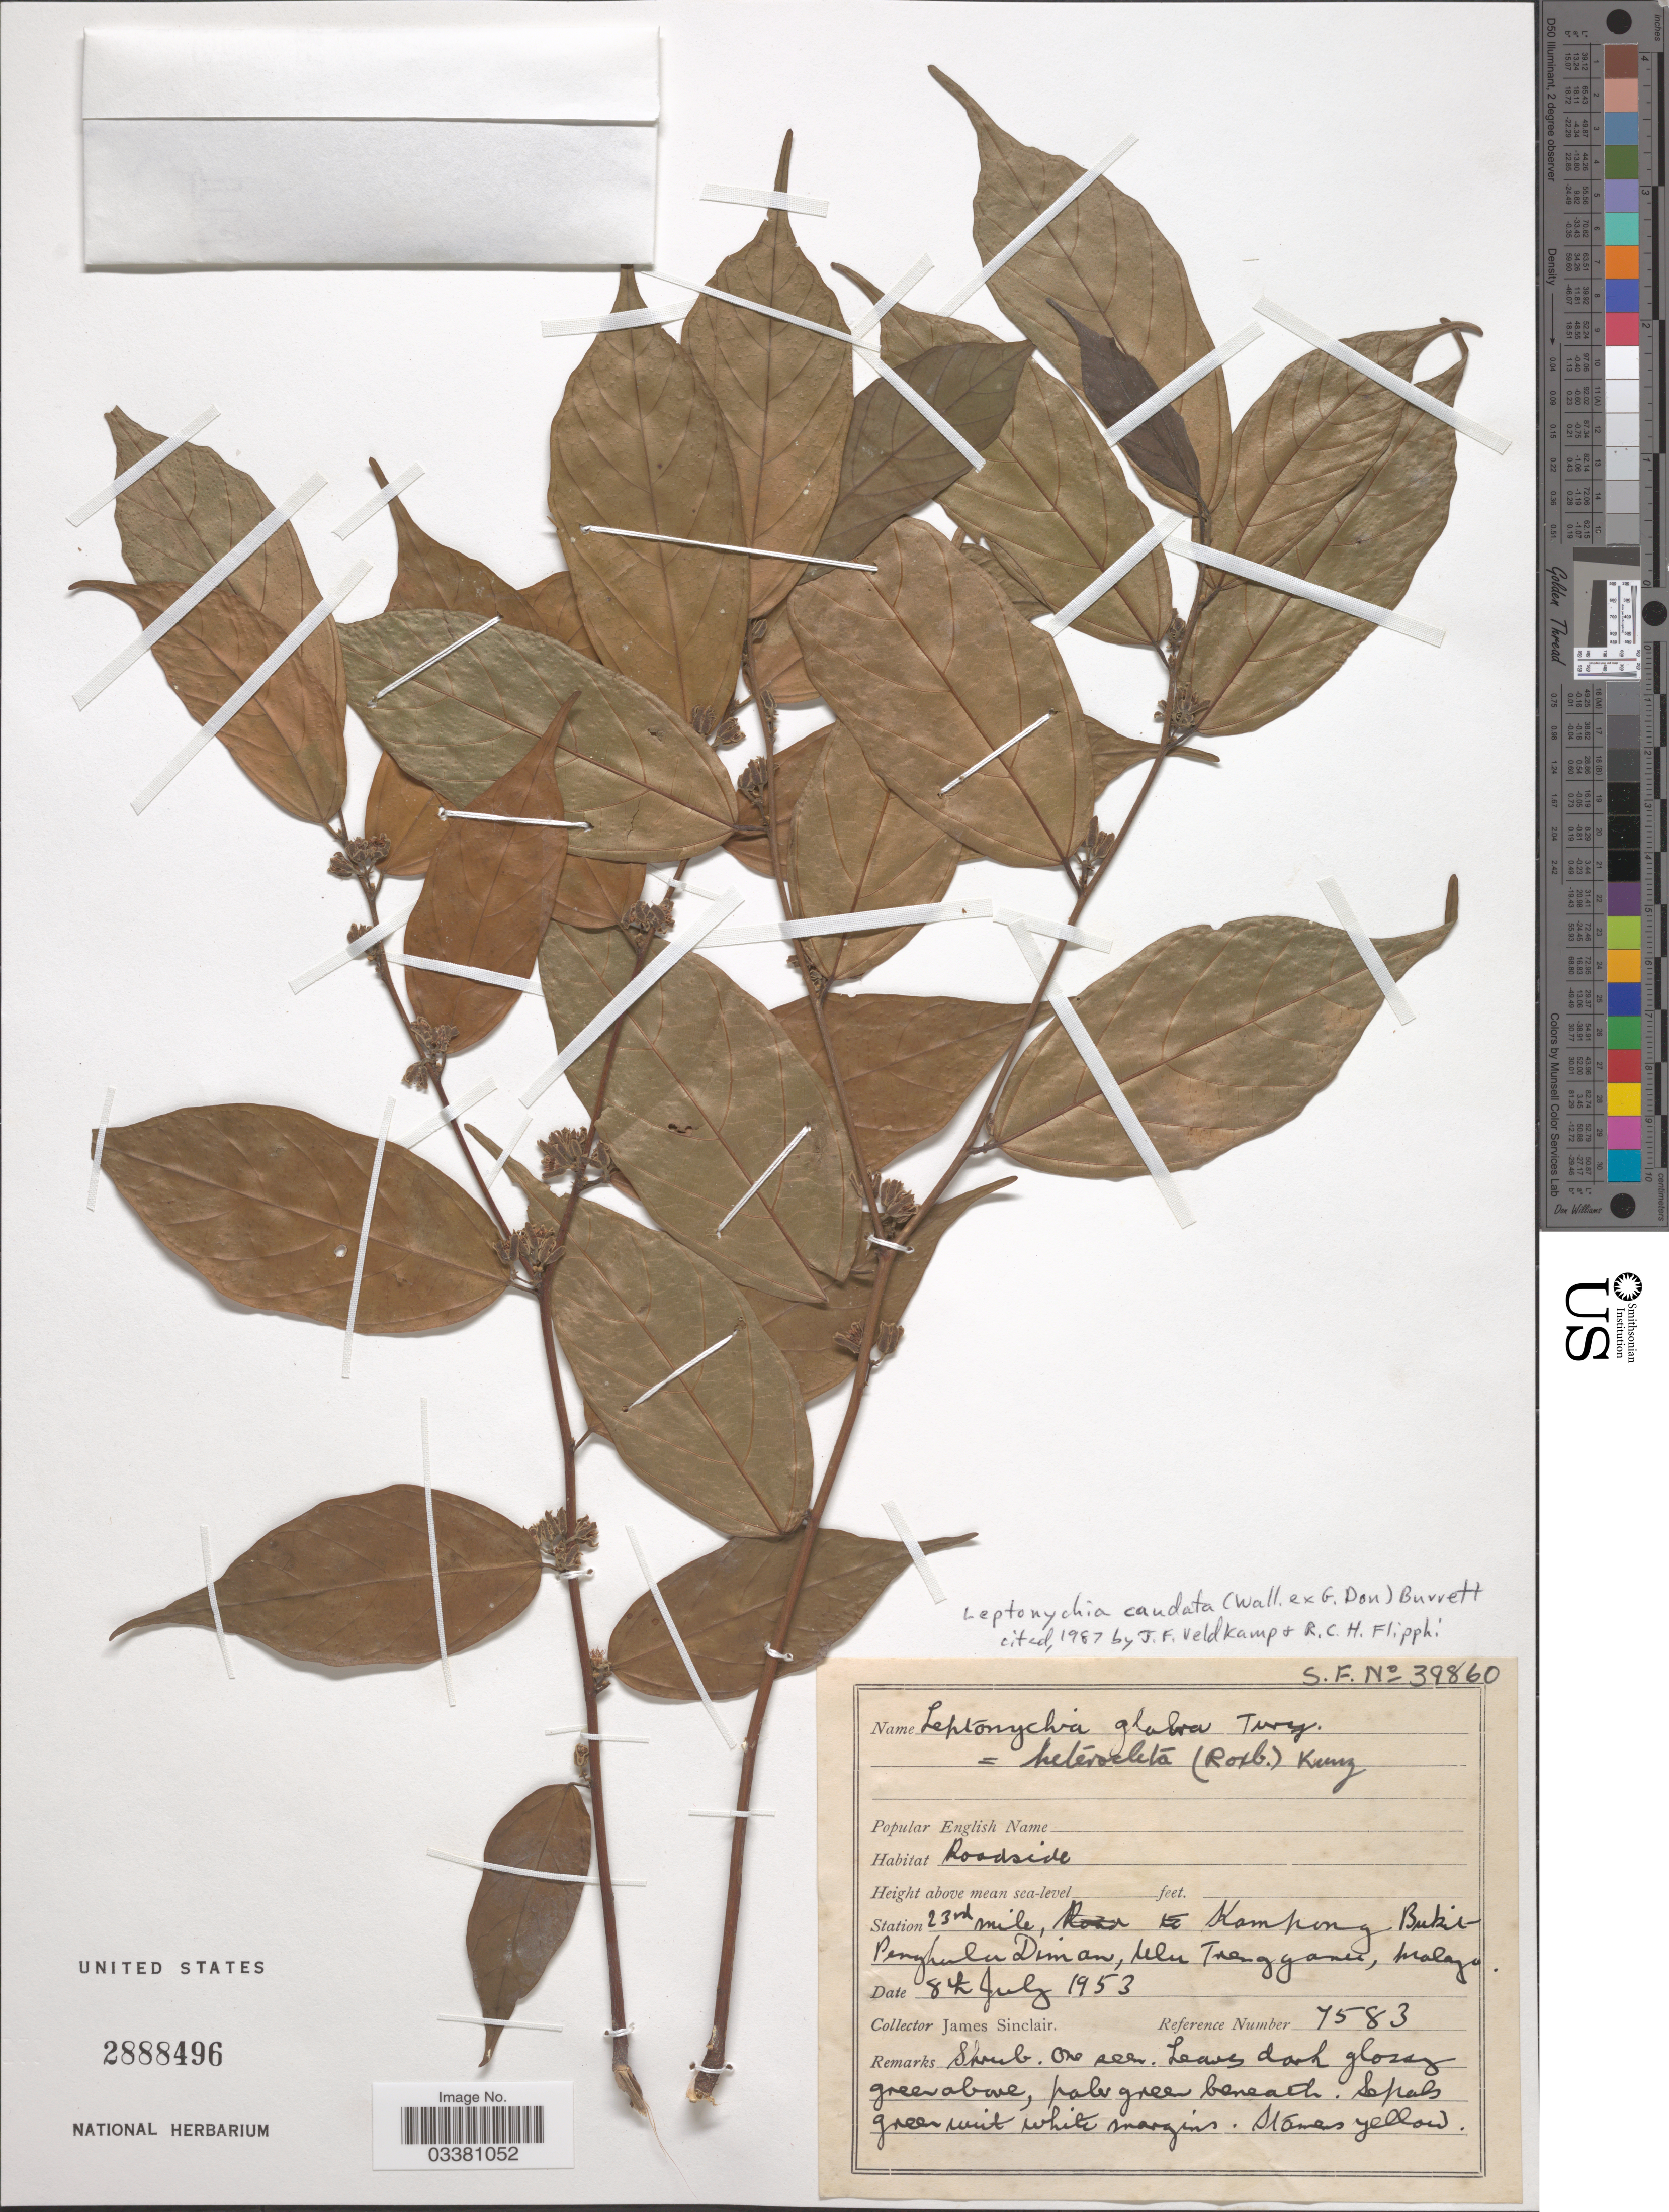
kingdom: Plantae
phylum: Tracheophyta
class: Magnoliopsida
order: Malvales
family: Malvaceae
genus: Leptonychia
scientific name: Leptonychia caudata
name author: Burret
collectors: J. Sinclair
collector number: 7583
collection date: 1953-07-08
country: Malaysia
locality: Station 23rd mile, Kampong Bukit Penglala Diman, Klu Trengganu, Malaya.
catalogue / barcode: US 2888496